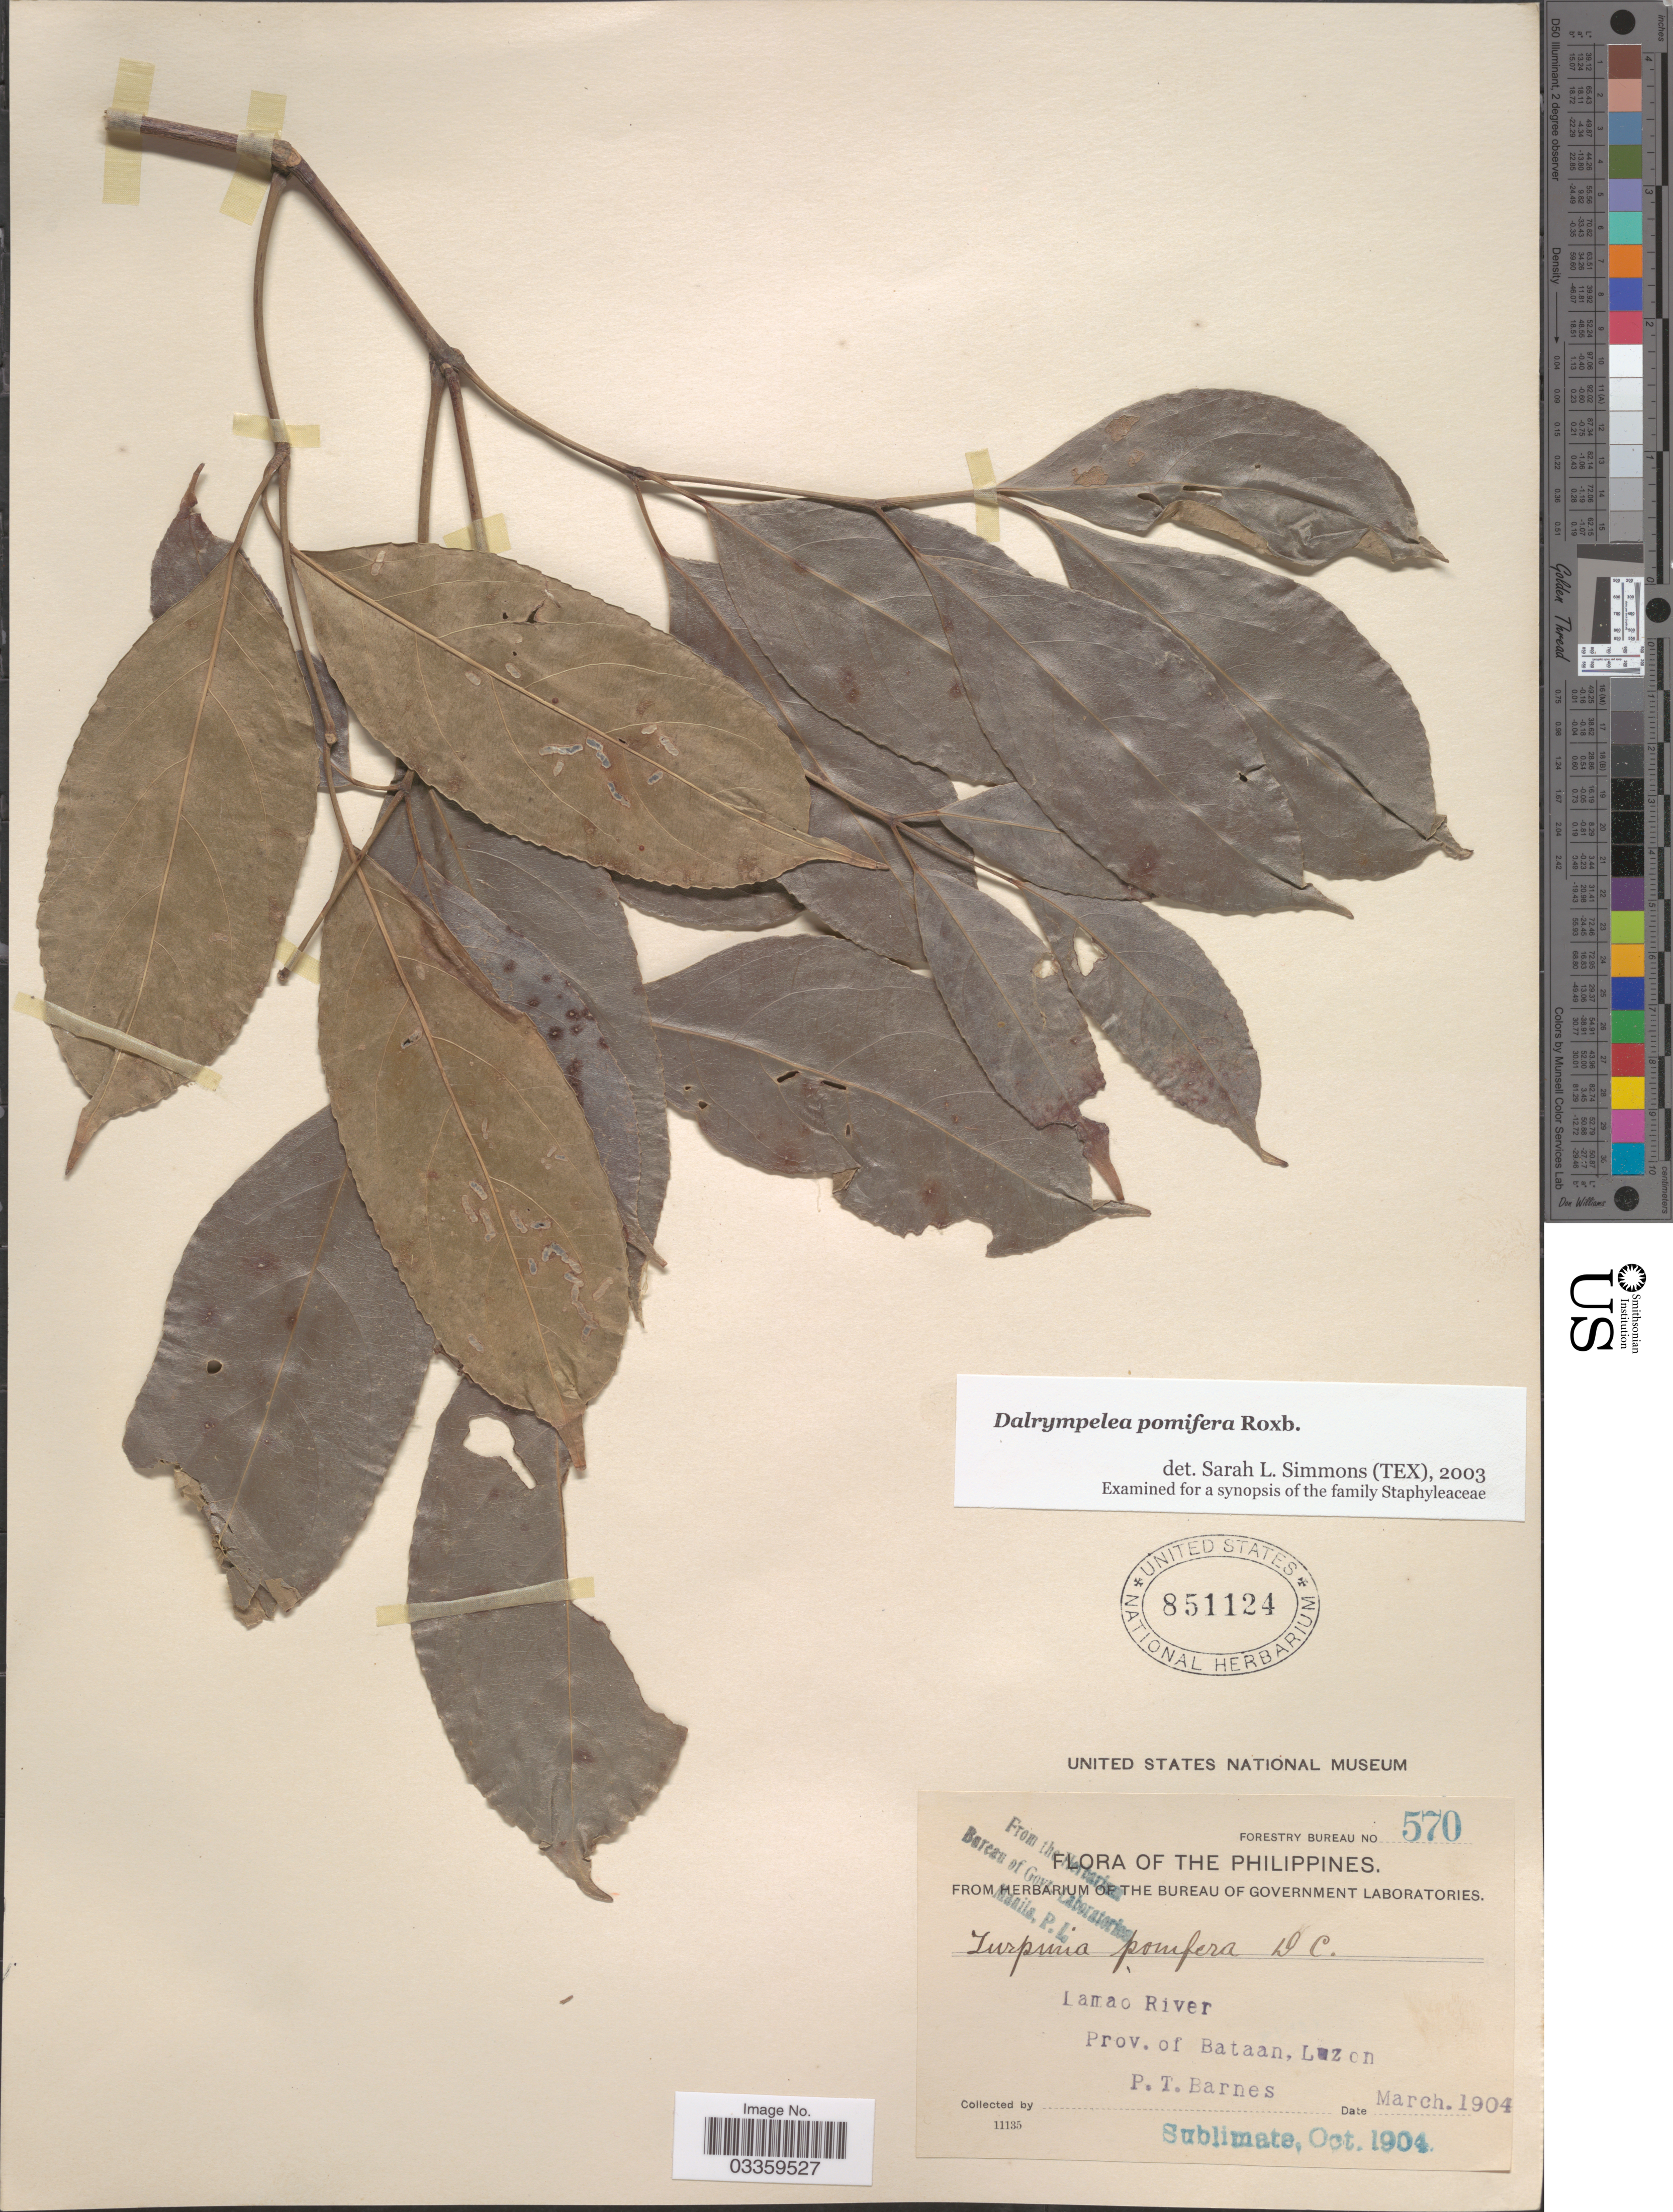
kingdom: Plantae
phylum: Tracheophyta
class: Magnoliopsida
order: Crossosomatales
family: Staphyleaceae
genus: Dalrympelea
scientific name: Dalrympelea pomifera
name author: Roxb.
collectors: P. Barnes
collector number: Forestry Bureau 570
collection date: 1904-03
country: Philippines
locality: Lamao River. Prov. of Bataan, Luzon.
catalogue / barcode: US 851124